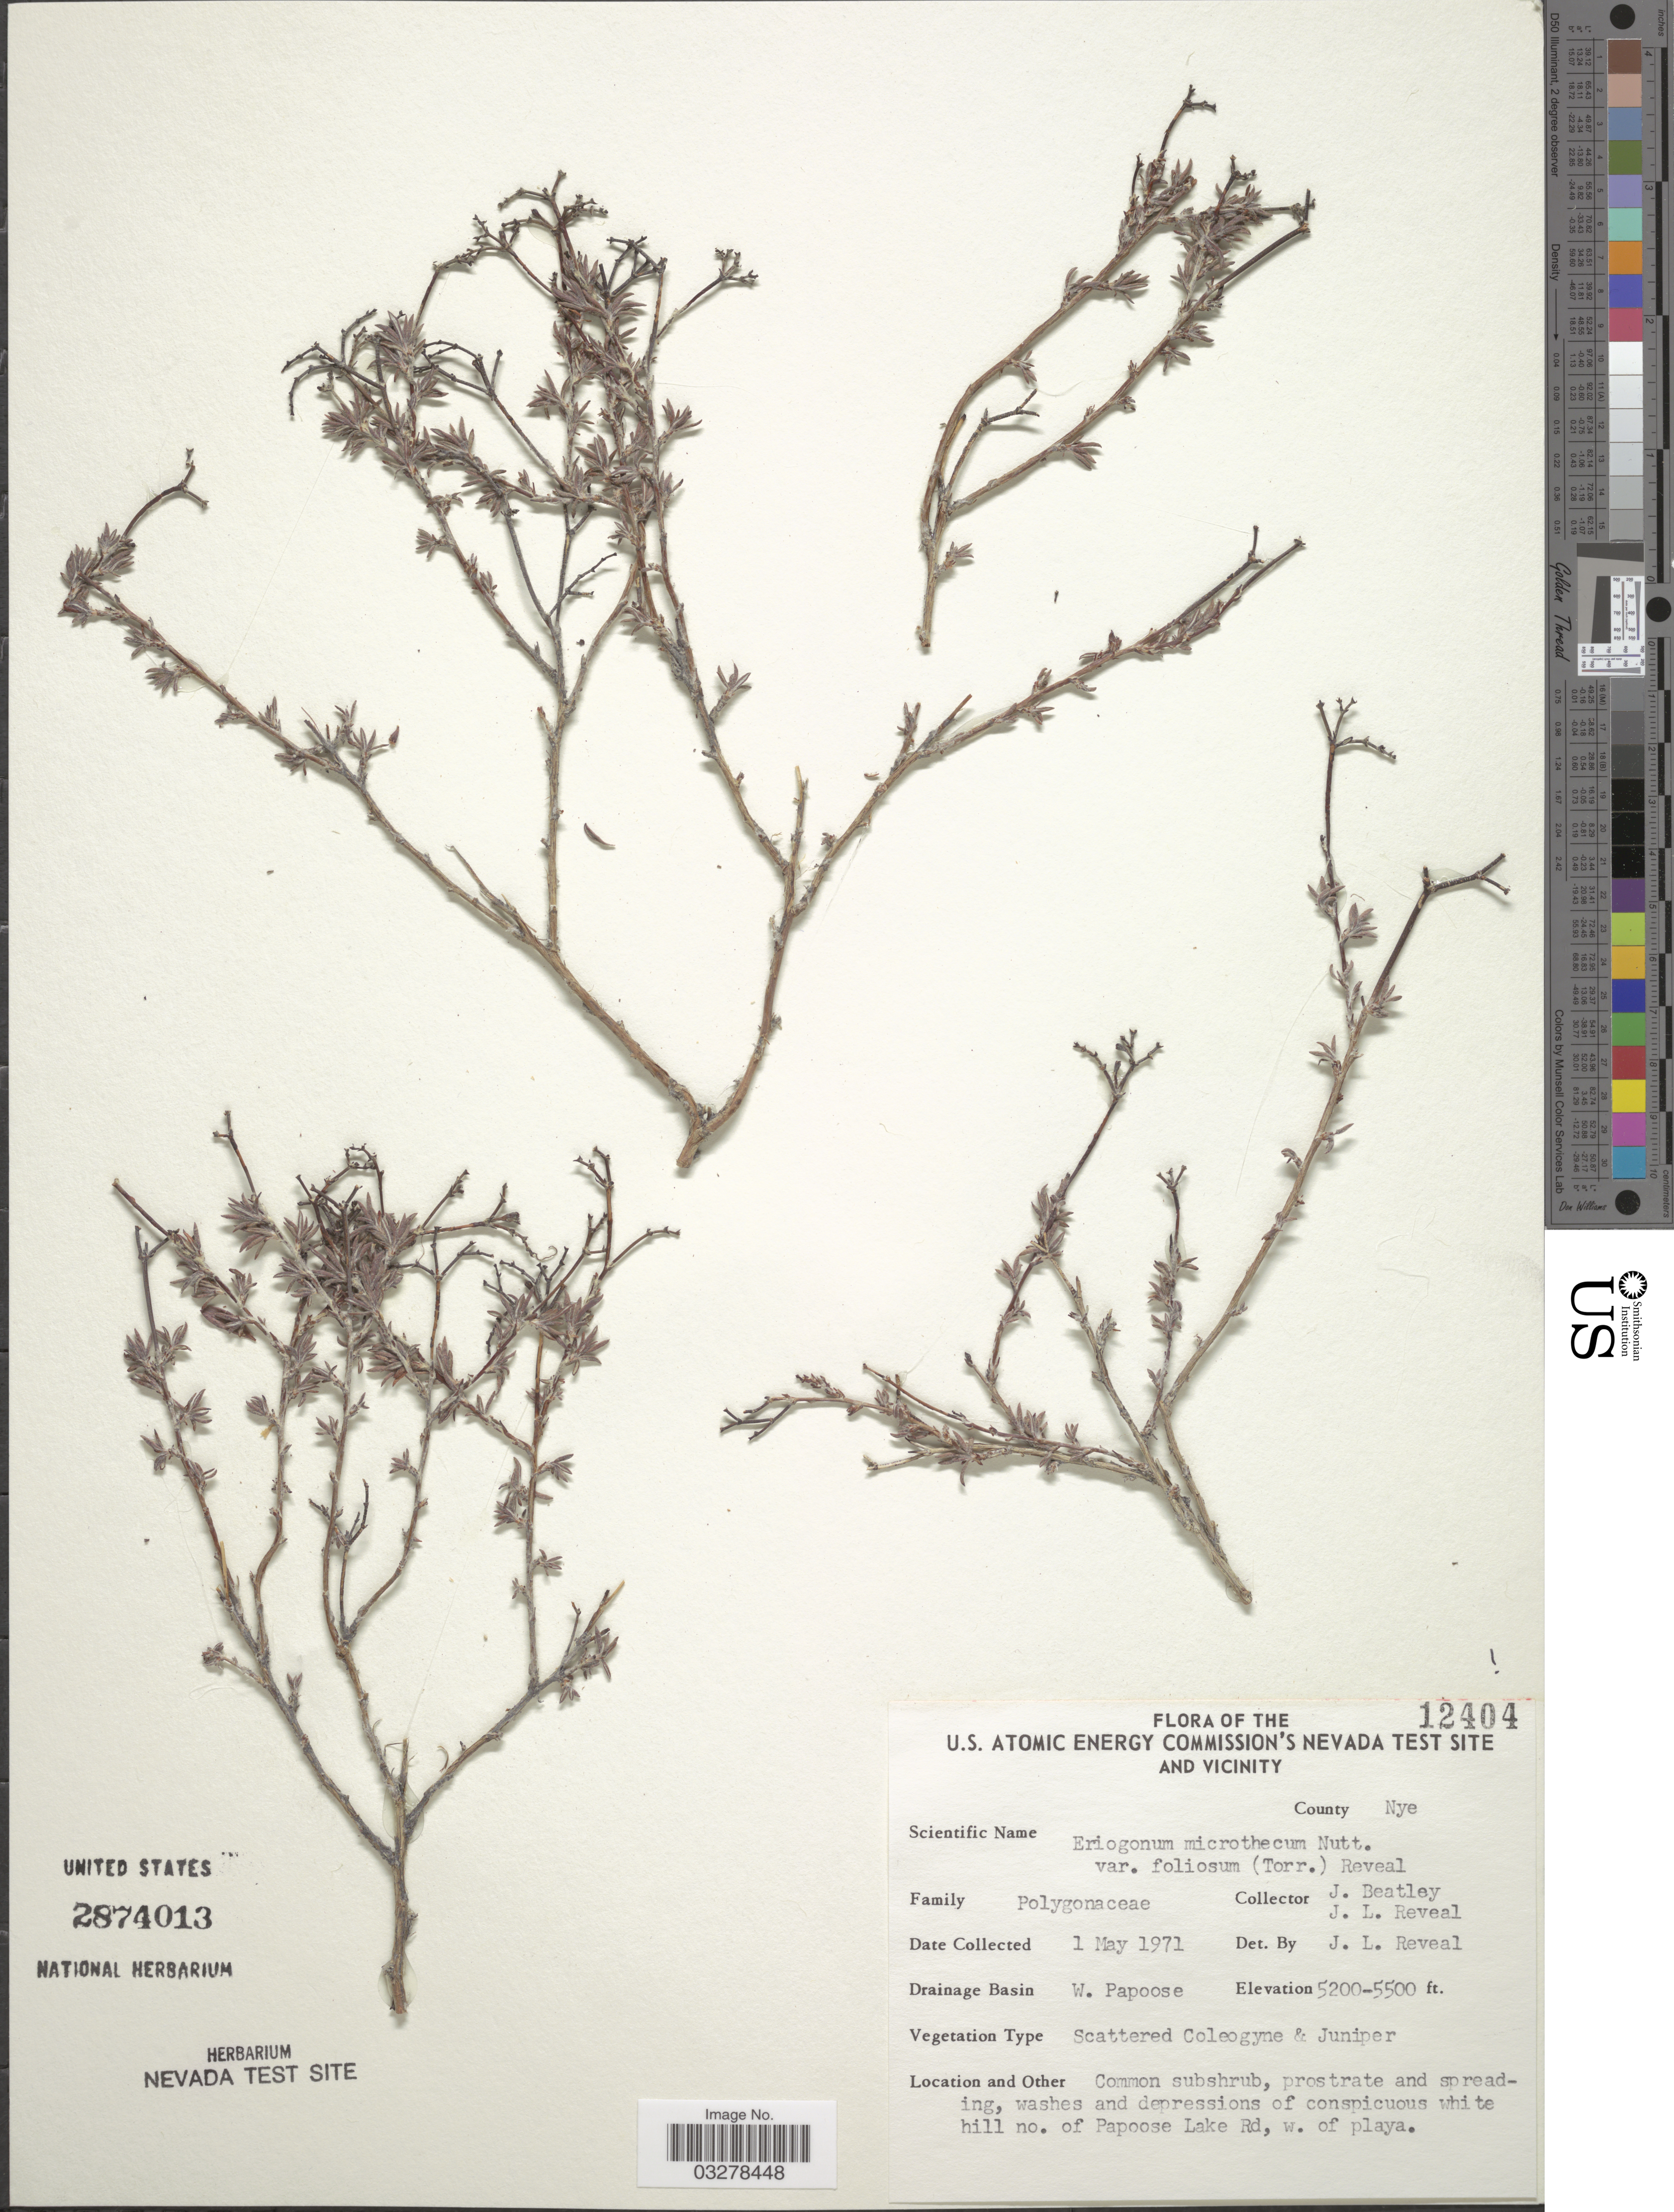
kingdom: Plantae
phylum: Tracheophyta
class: Magnoliopsida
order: Caryophyllales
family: Polygonaceae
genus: Eriogonum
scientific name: Eriogonum microtheca var. foliosum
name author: (Torr. & A. Gray) Reveal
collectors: J. C. Beatley & J. L. Reveal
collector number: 12404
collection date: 1971-05-01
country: United States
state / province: Nevada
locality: U.S. Atomic Energy Commission's Nevada Test Site and Vicinity. County Nye. Drainage Basin W. Papoose. Washes and depressions of conspicuous white hill no. of Papoose Lake Rd, w. of playa.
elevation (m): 1585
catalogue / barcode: US 2874013